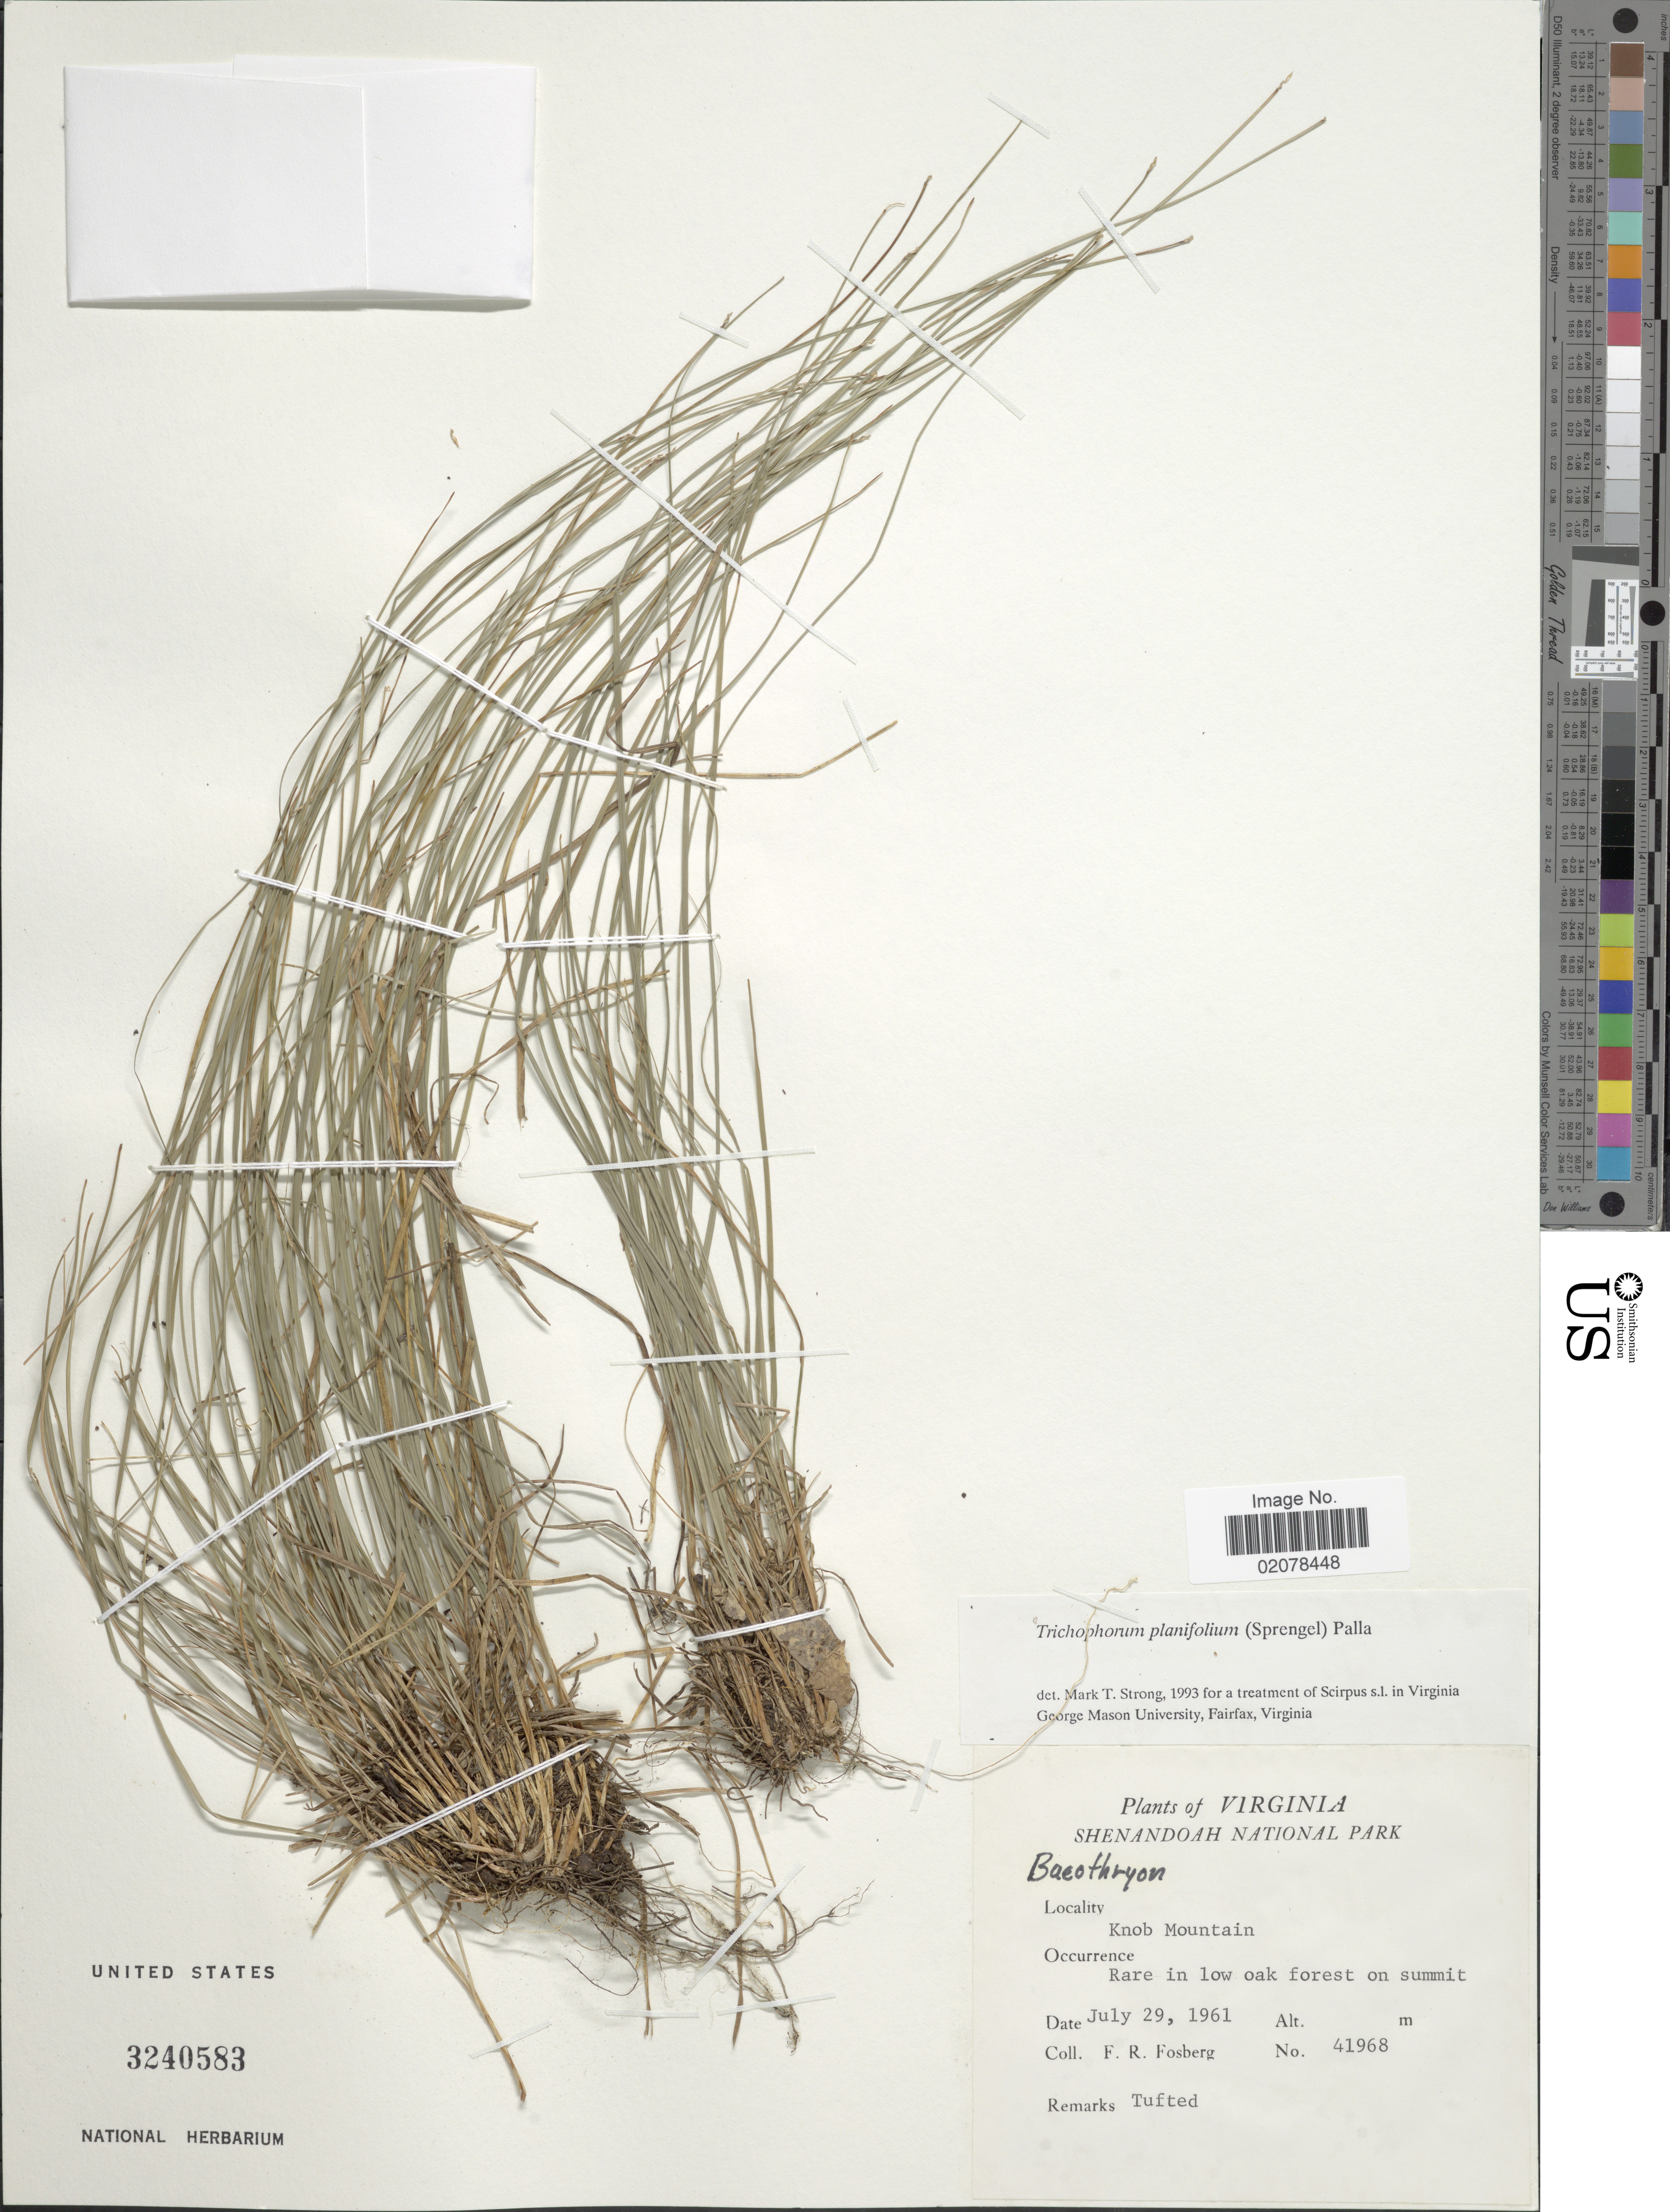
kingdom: Plantae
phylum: Tracheophyta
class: Liliopsida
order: Poales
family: Cyperaceae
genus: Trichophorum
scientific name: Trichophorum planifolium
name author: (Spreng.) Palla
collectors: F. R. Fosberg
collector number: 41968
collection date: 1961-07-29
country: United States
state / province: Virginia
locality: Shenandoah National Park, Knob Mountain, rare in low oak forest on summit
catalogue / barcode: US 3240583